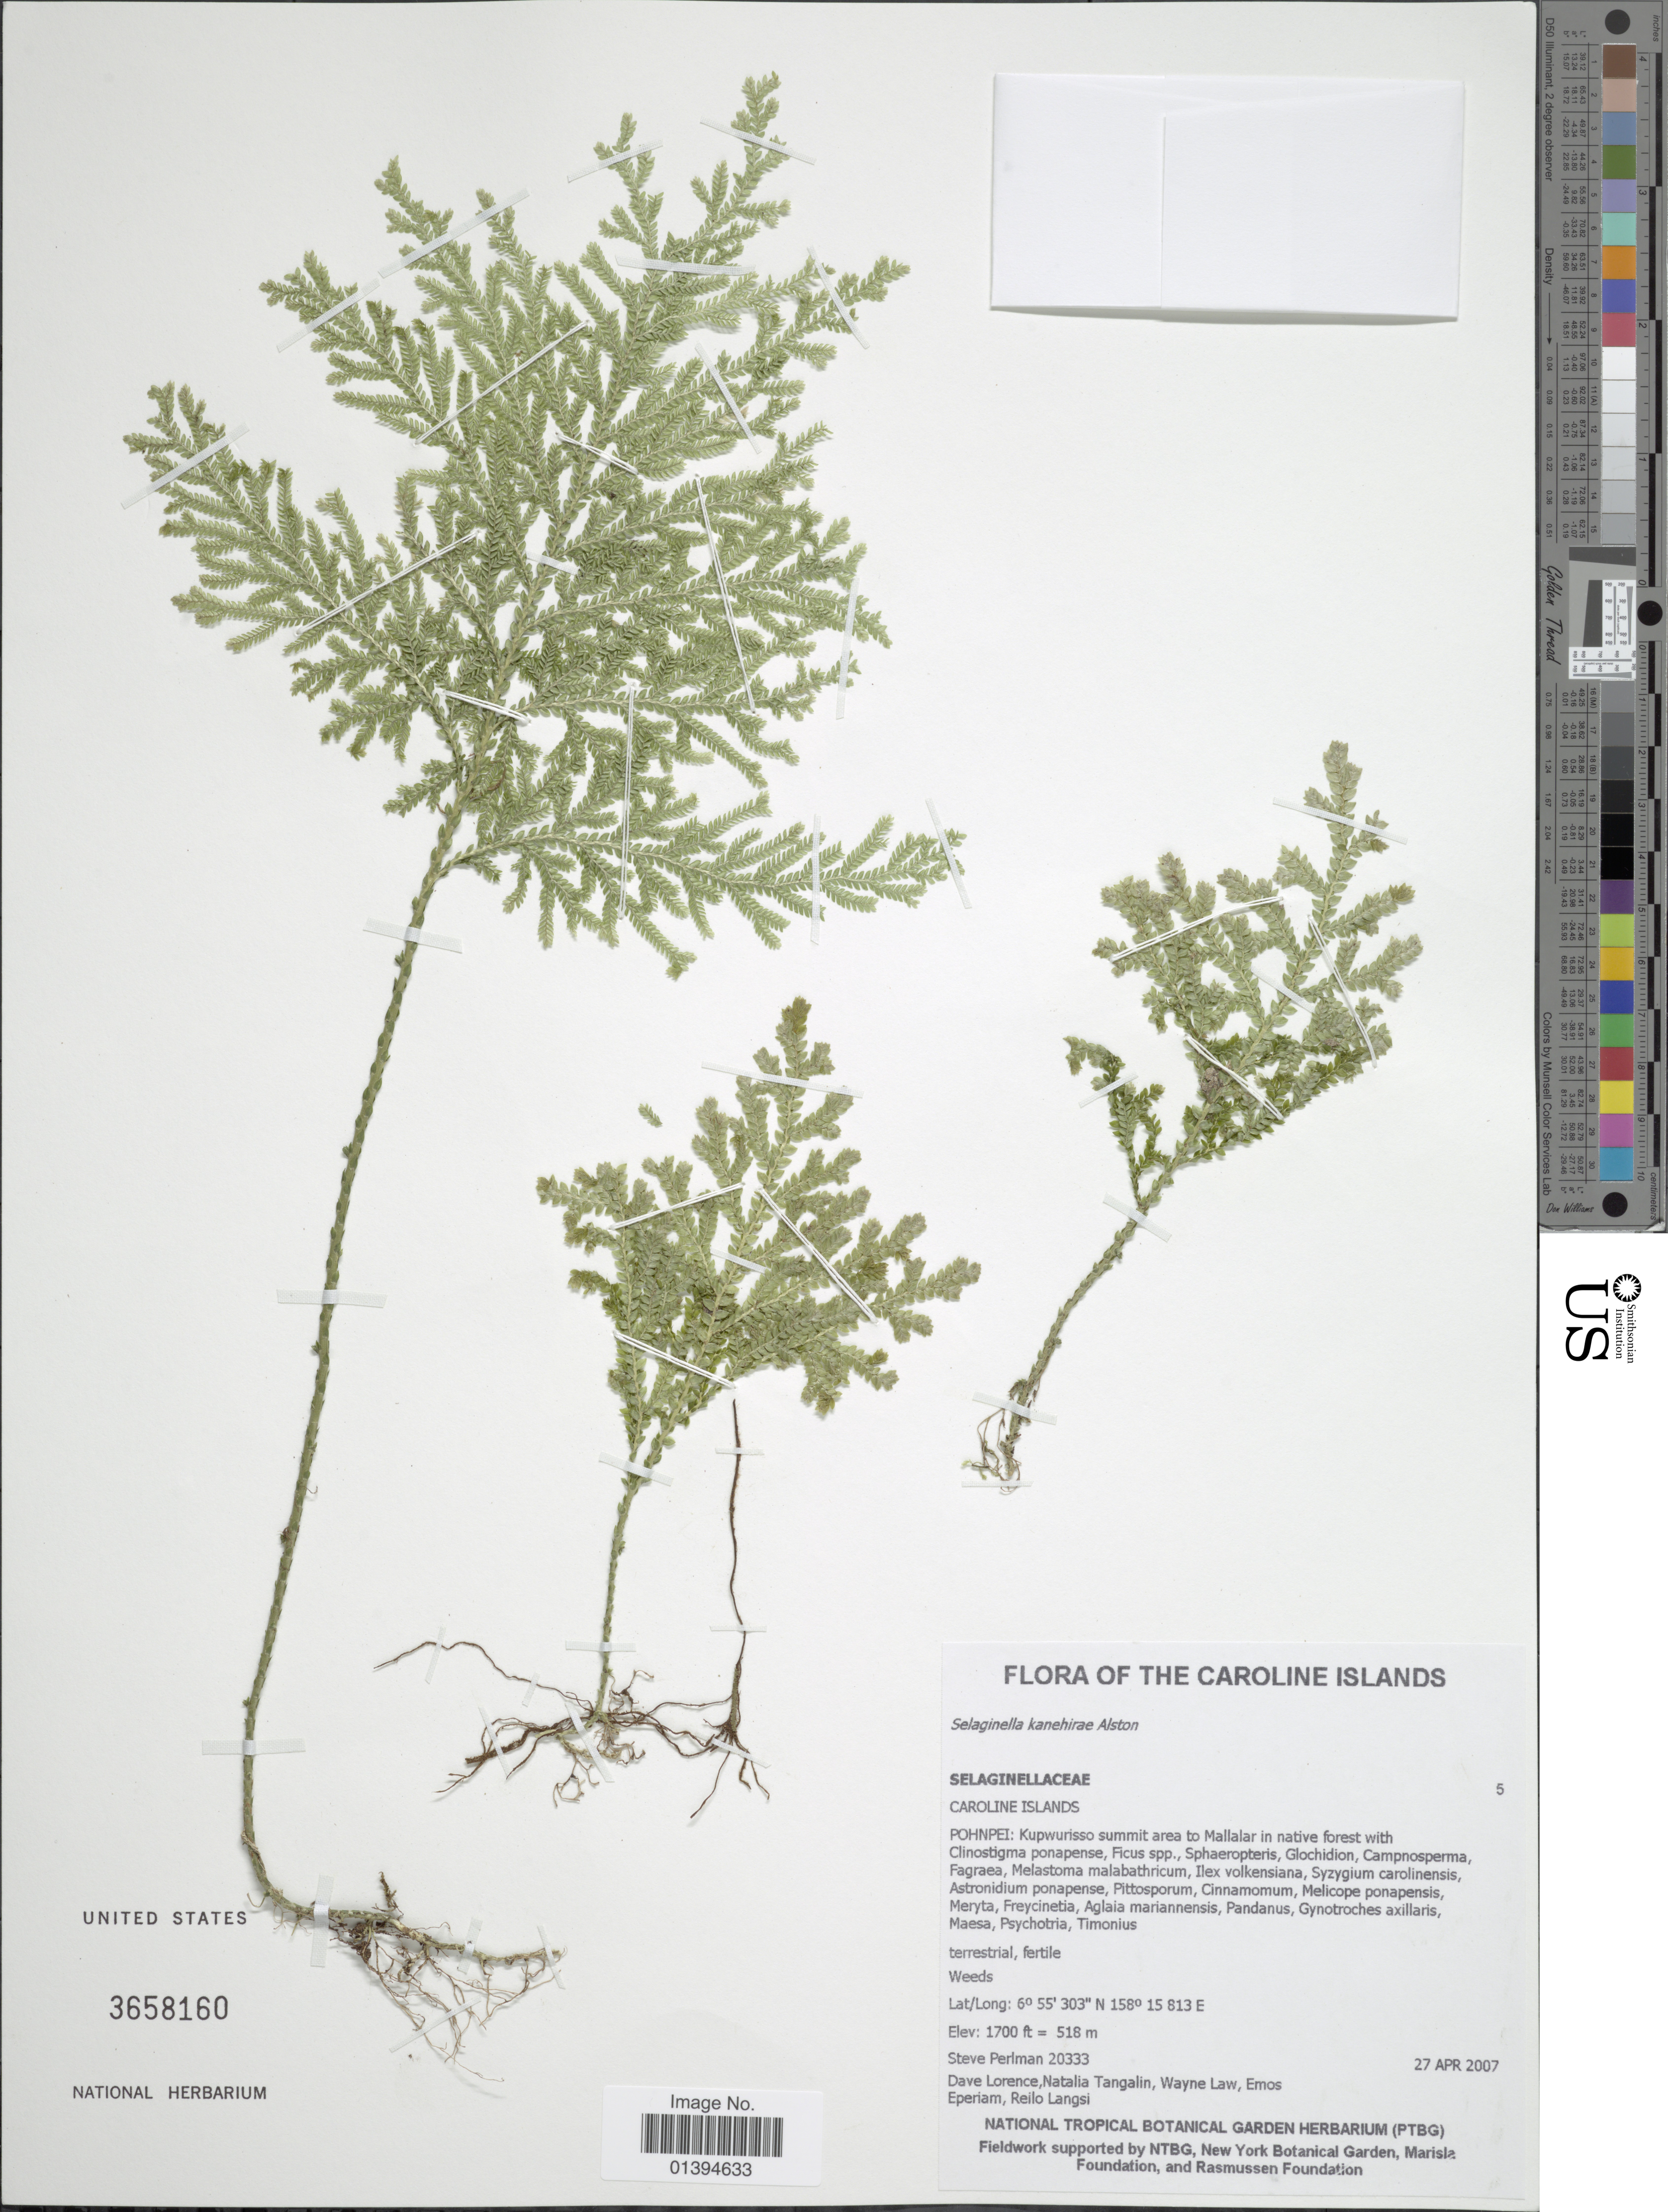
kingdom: Plantae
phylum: Tracheophyta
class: Lycopodiopsida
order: Selaginellales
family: Selaginellaceae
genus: Selaginella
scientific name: Selaginella kanehirae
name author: Alston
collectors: S. Perlman, D. Lorence, N. Tangalin, W. Law & et al.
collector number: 20333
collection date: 2007-04-27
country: Micronesia, Federated States of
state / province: Pohnpei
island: Pohnpei [Ponape]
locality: Kupwurisso summit are to Mallalar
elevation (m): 518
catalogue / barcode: US 3658160